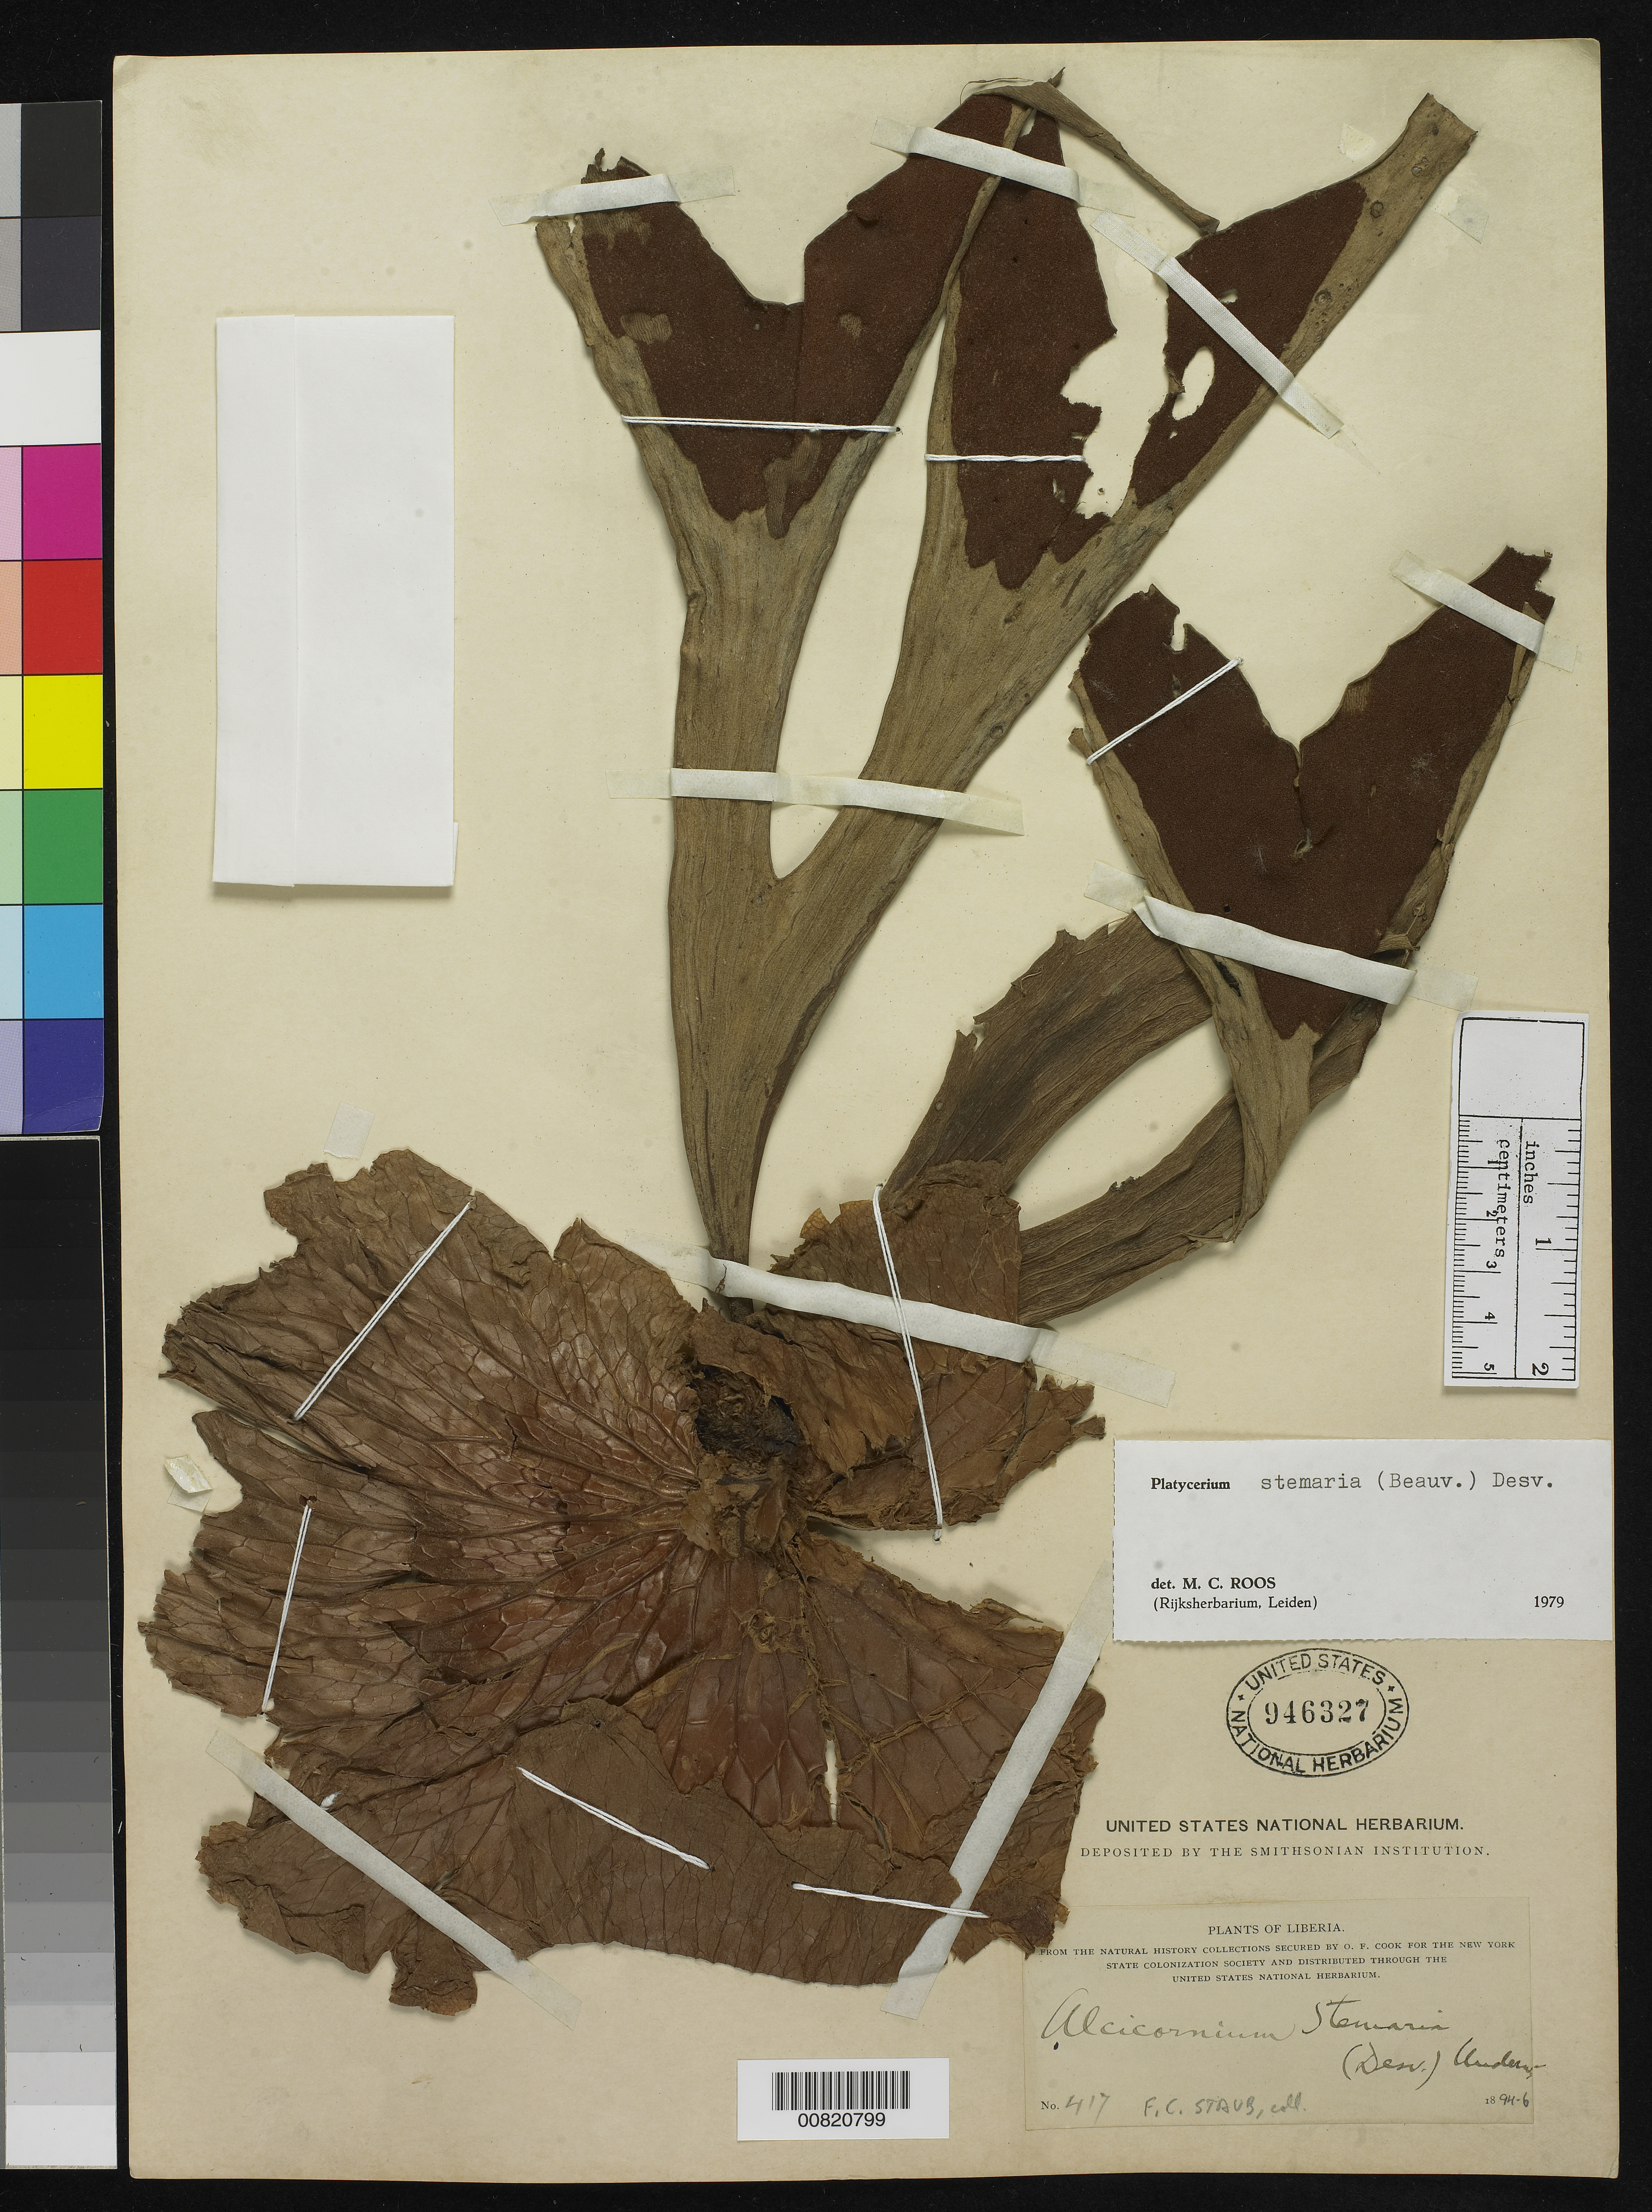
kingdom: Plantae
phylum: Tracheophyta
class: Polypodiopsida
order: Polypodiales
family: Polypodiaceae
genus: Platycerium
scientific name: Platycerium stemaria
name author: (P. Beauv.) Desv.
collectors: F. Straub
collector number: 417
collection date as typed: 1894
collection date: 1894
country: Liberia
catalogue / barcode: US 946327